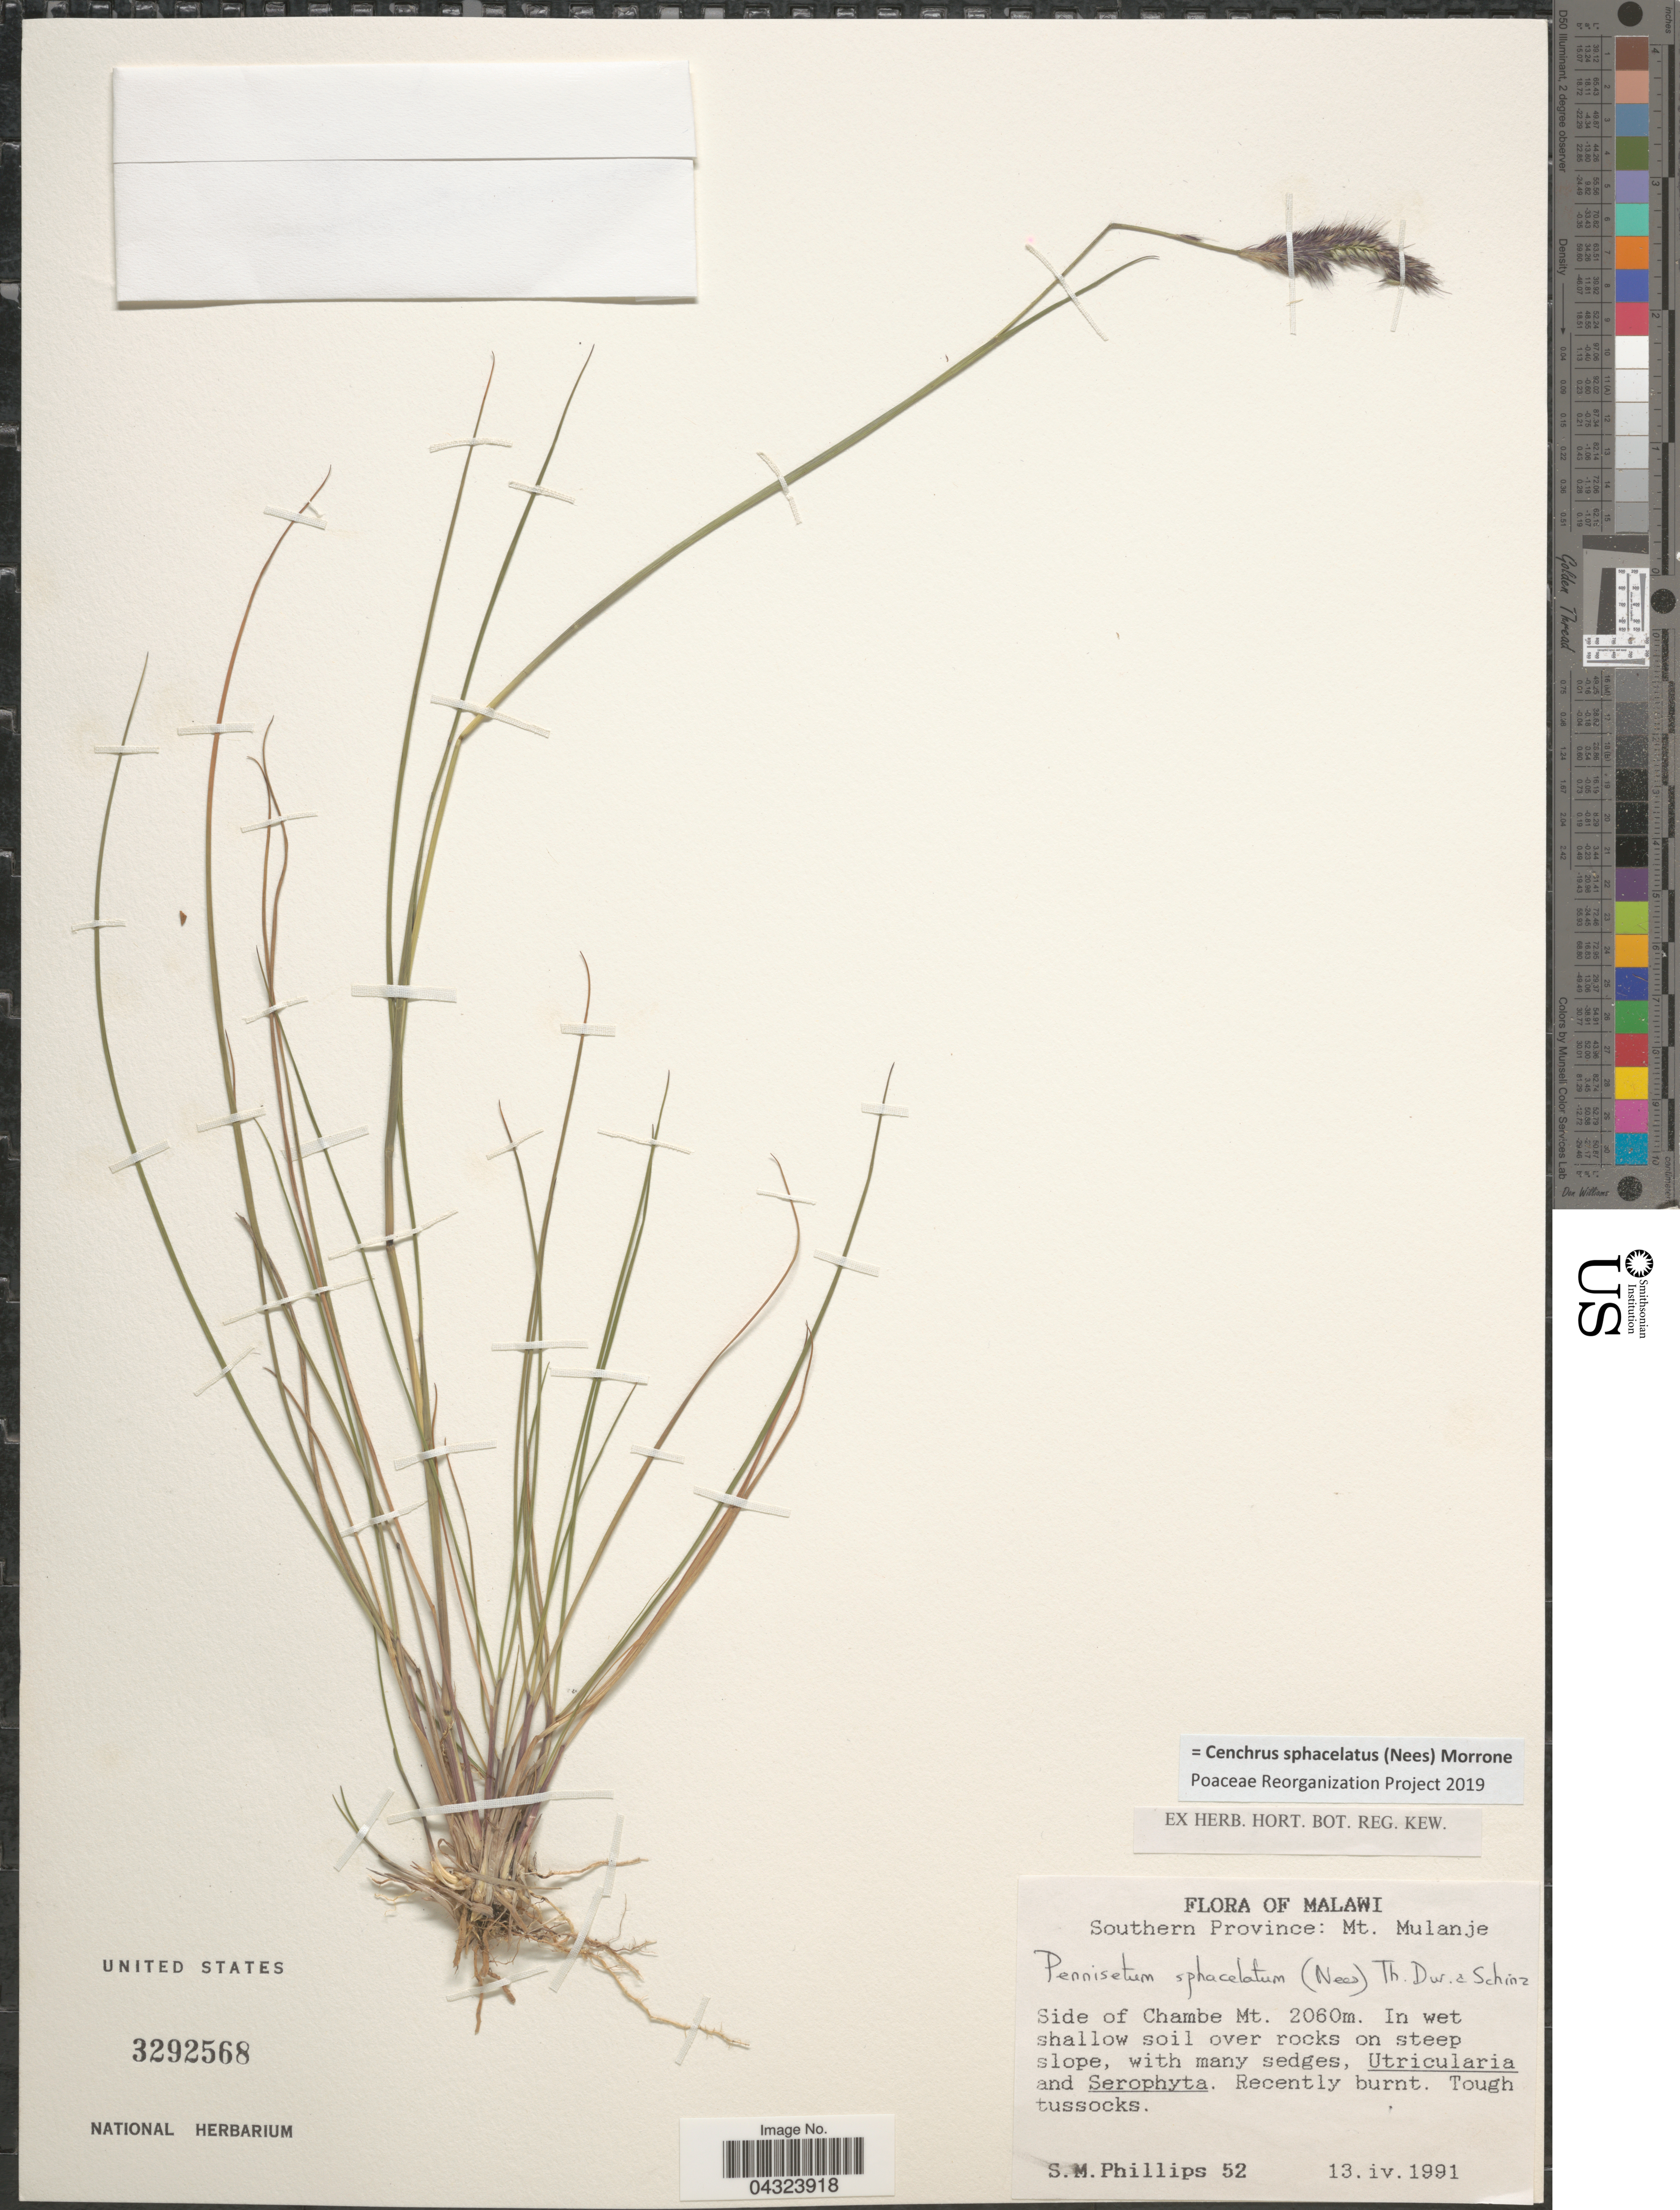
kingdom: Plantae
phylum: Tracheophyta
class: Liliopsida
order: Poales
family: Poaceae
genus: Cenchrus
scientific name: Cenchrus sphacelatus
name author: (Nees) Morrone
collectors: S. M. Phillips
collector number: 52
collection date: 1991-04-13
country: Malawi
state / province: Southern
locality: Mt. Mulanje. Side of Chambe Mt.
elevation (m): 2060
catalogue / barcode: US 3292568